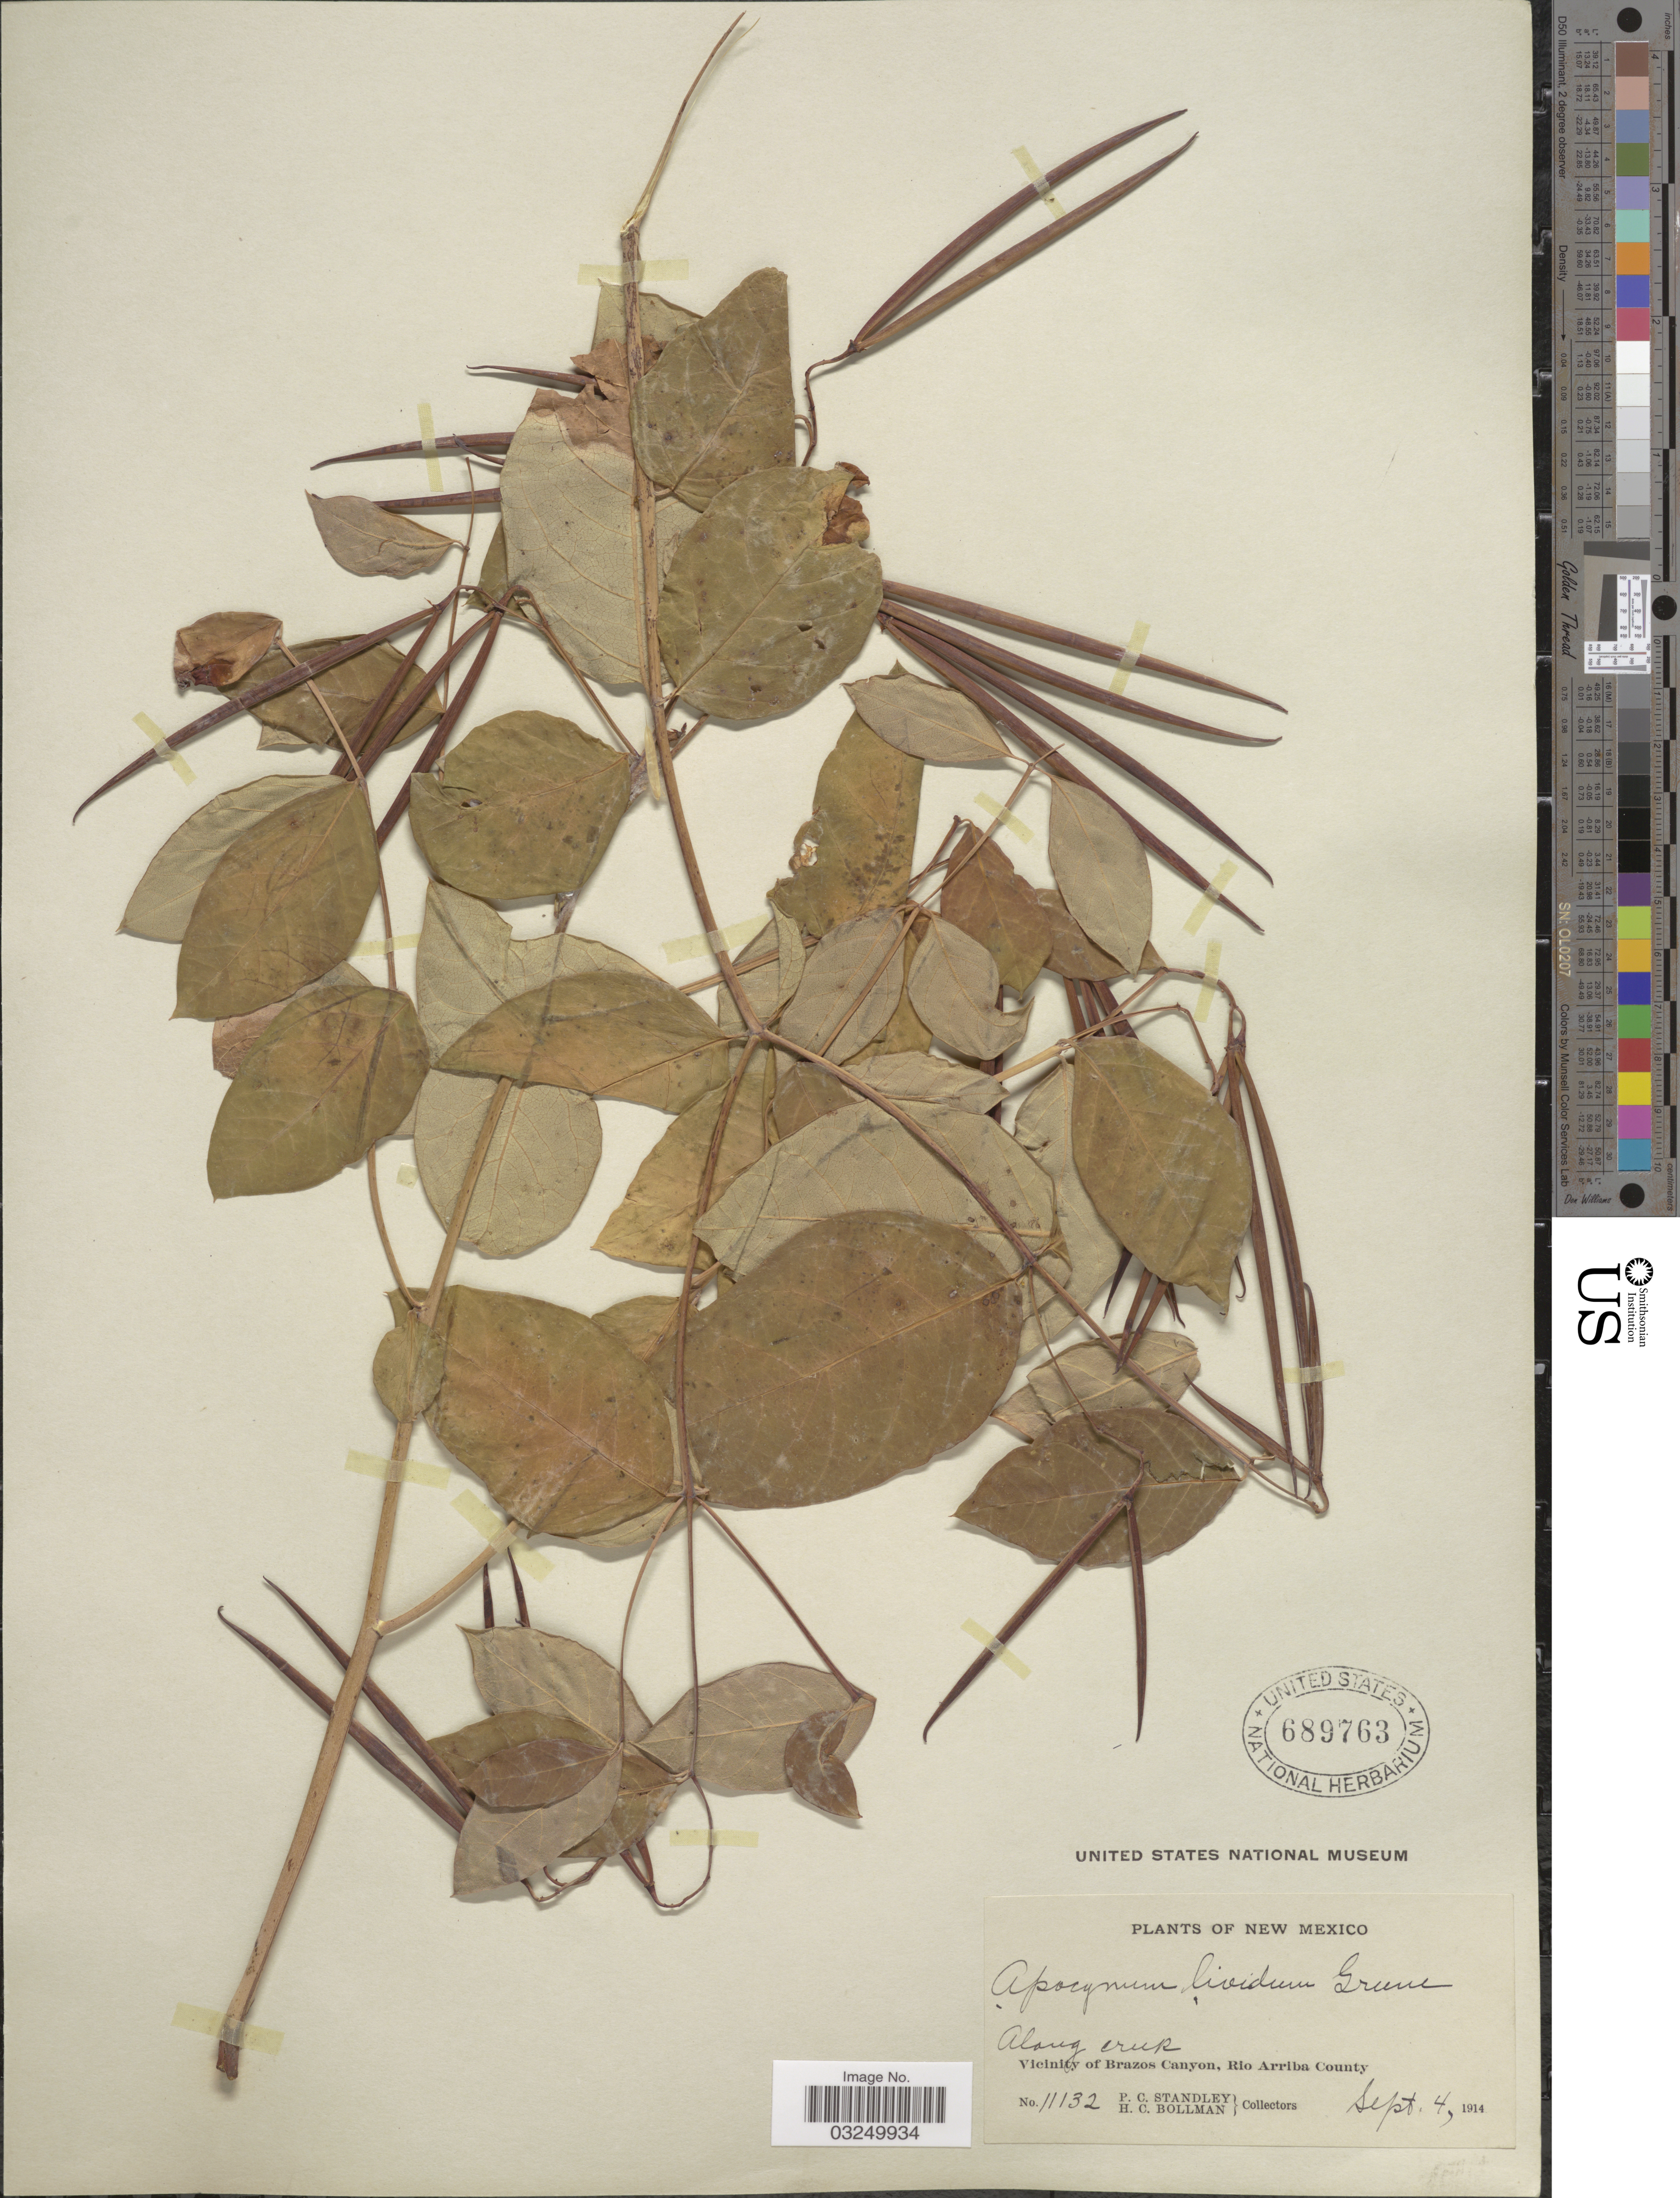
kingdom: Plantae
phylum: Tracheophyta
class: Magnoliopsida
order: Gentianales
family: Apocynaceae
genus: Apocynum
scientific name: Apocynum lividum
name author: Greene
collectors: P. C. Standley & H. C. Bollman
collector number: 11132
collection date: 1914-09-04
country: United States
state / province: New Mexico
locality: Along creek, Vicinity of Brazos Canyon, Rio Arriba County.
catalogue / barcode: US 689763